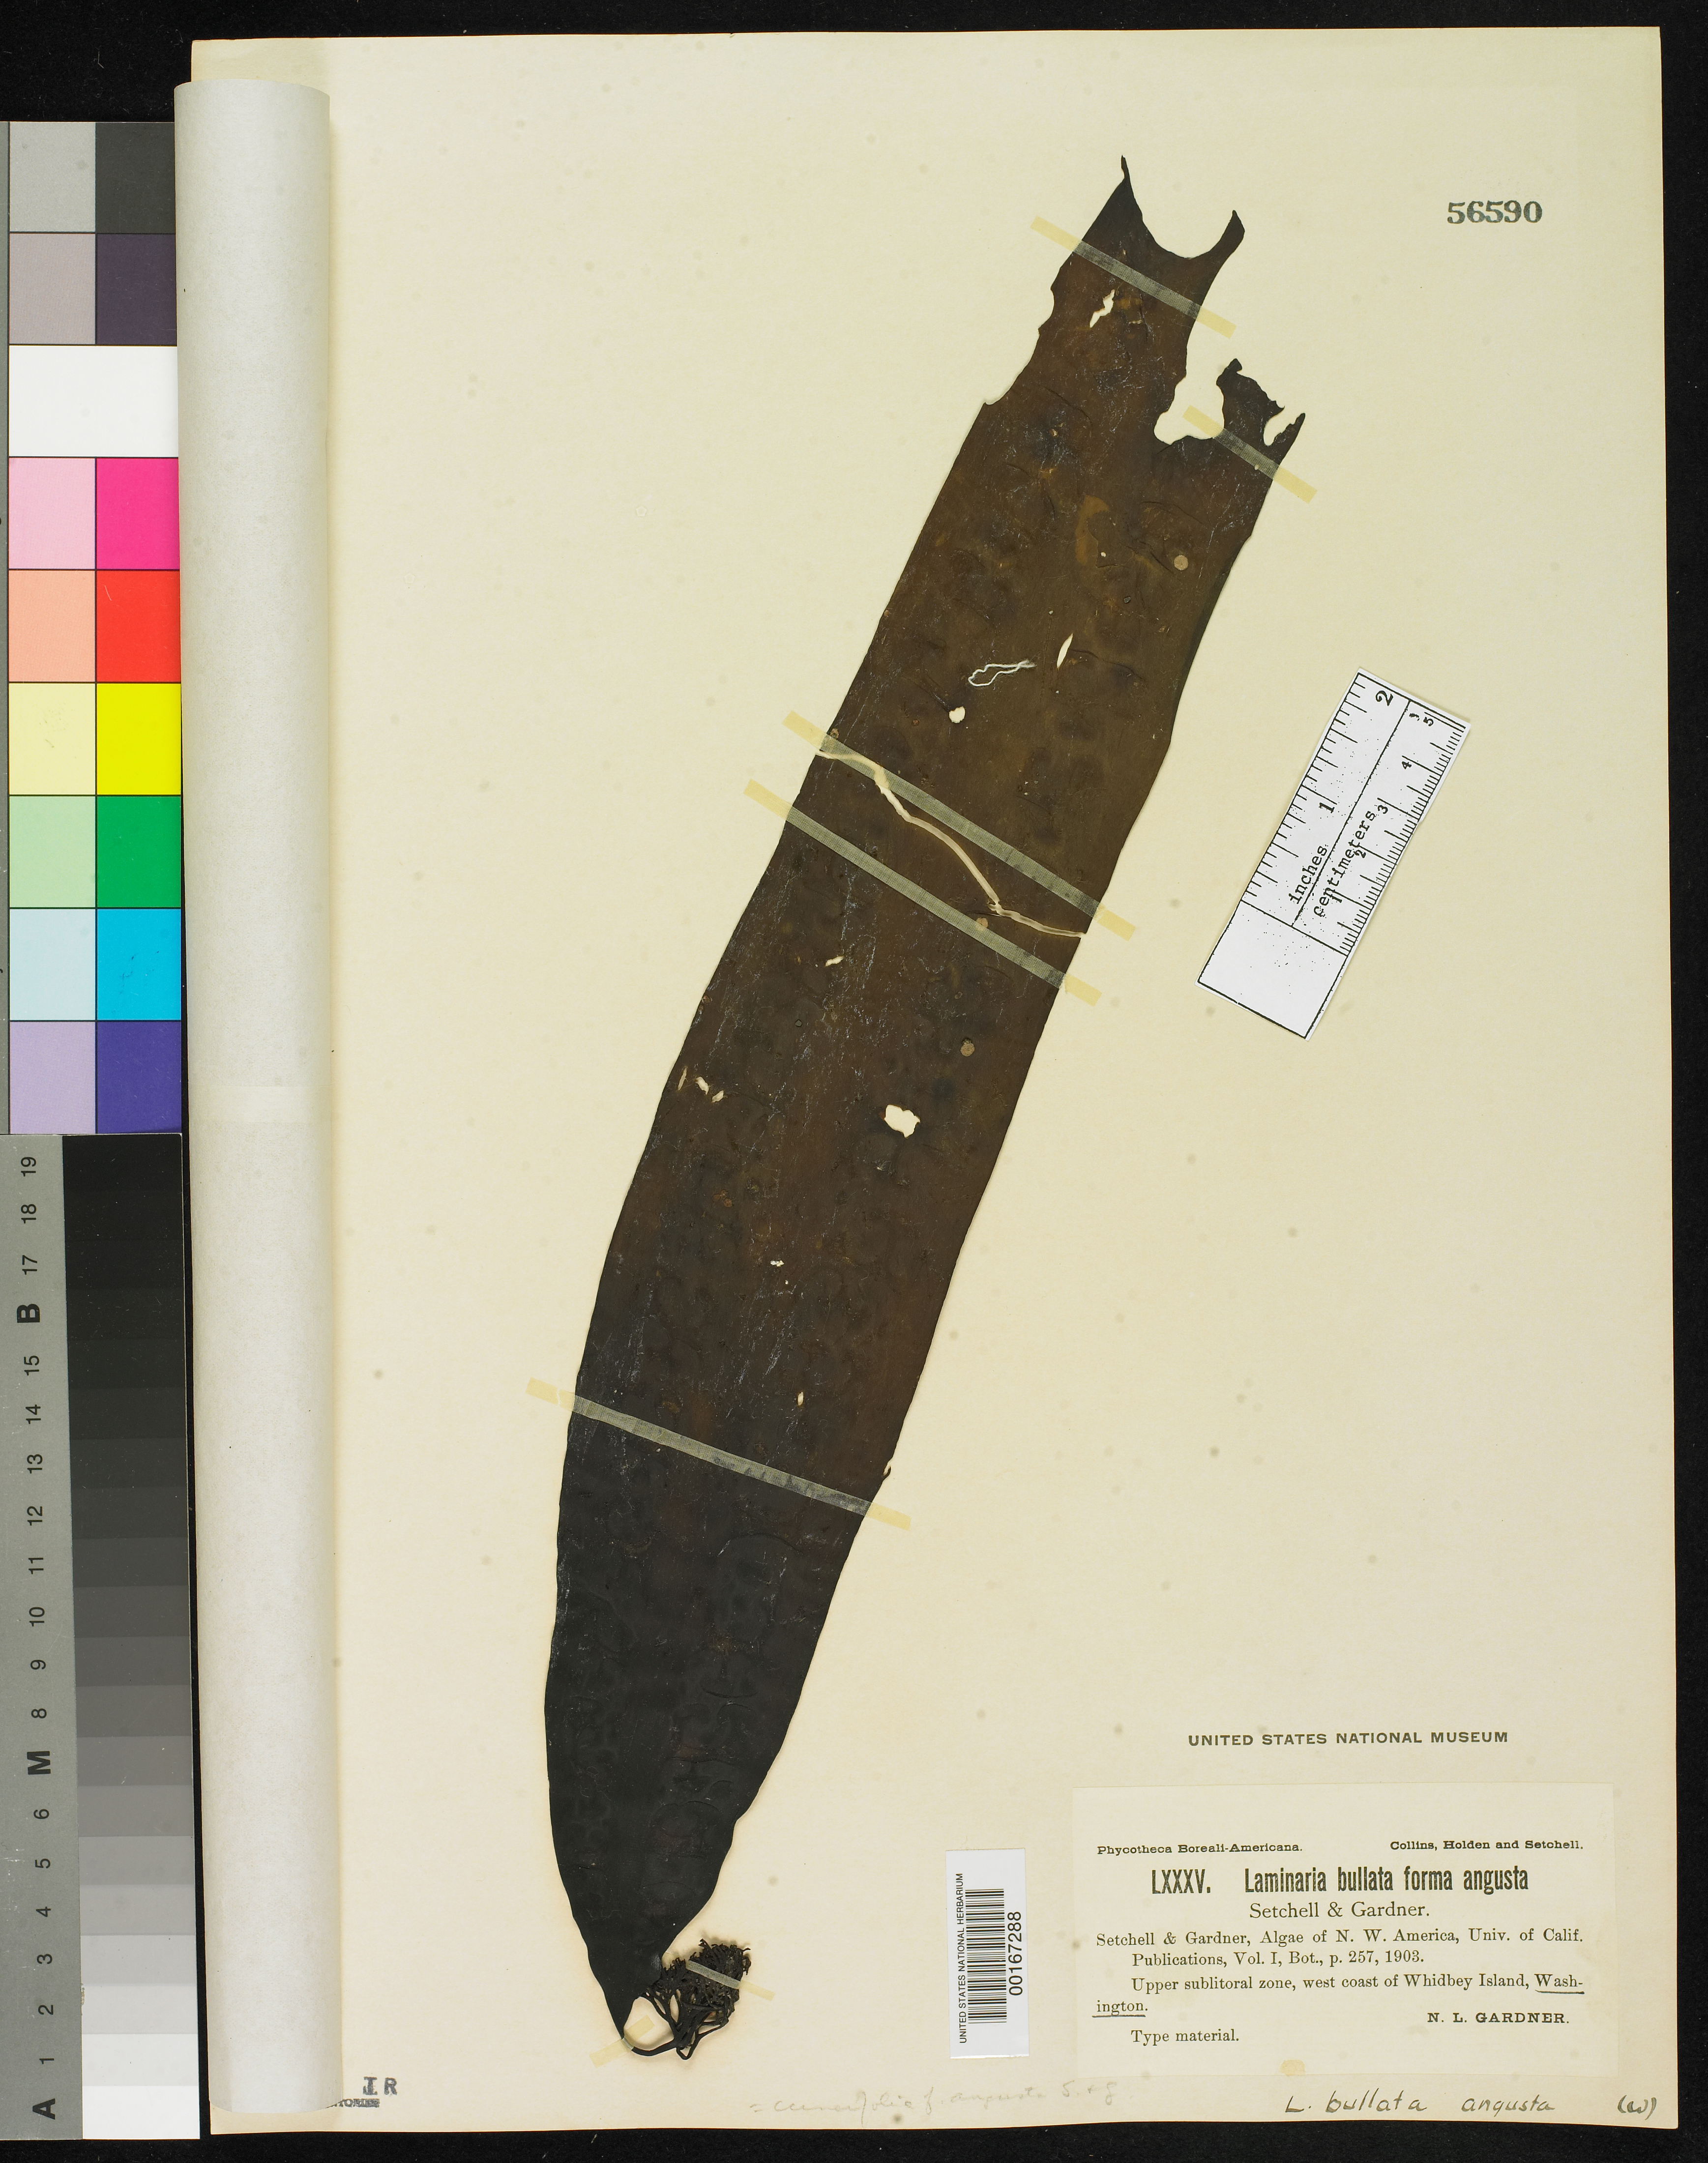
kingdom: Chromista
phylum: Ochrophyta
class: Phaeophyceae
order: Laminariales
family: Laminariaceae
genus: Laminaria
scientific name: Laminaria bullata f. angusta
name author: Setch. & N.L. Gardner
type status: Syntype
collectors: N. Gardner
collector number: PB-A LXXXV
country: United States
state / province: Washington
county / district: Island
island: Whidbey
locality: West coast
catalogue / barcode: US 56590